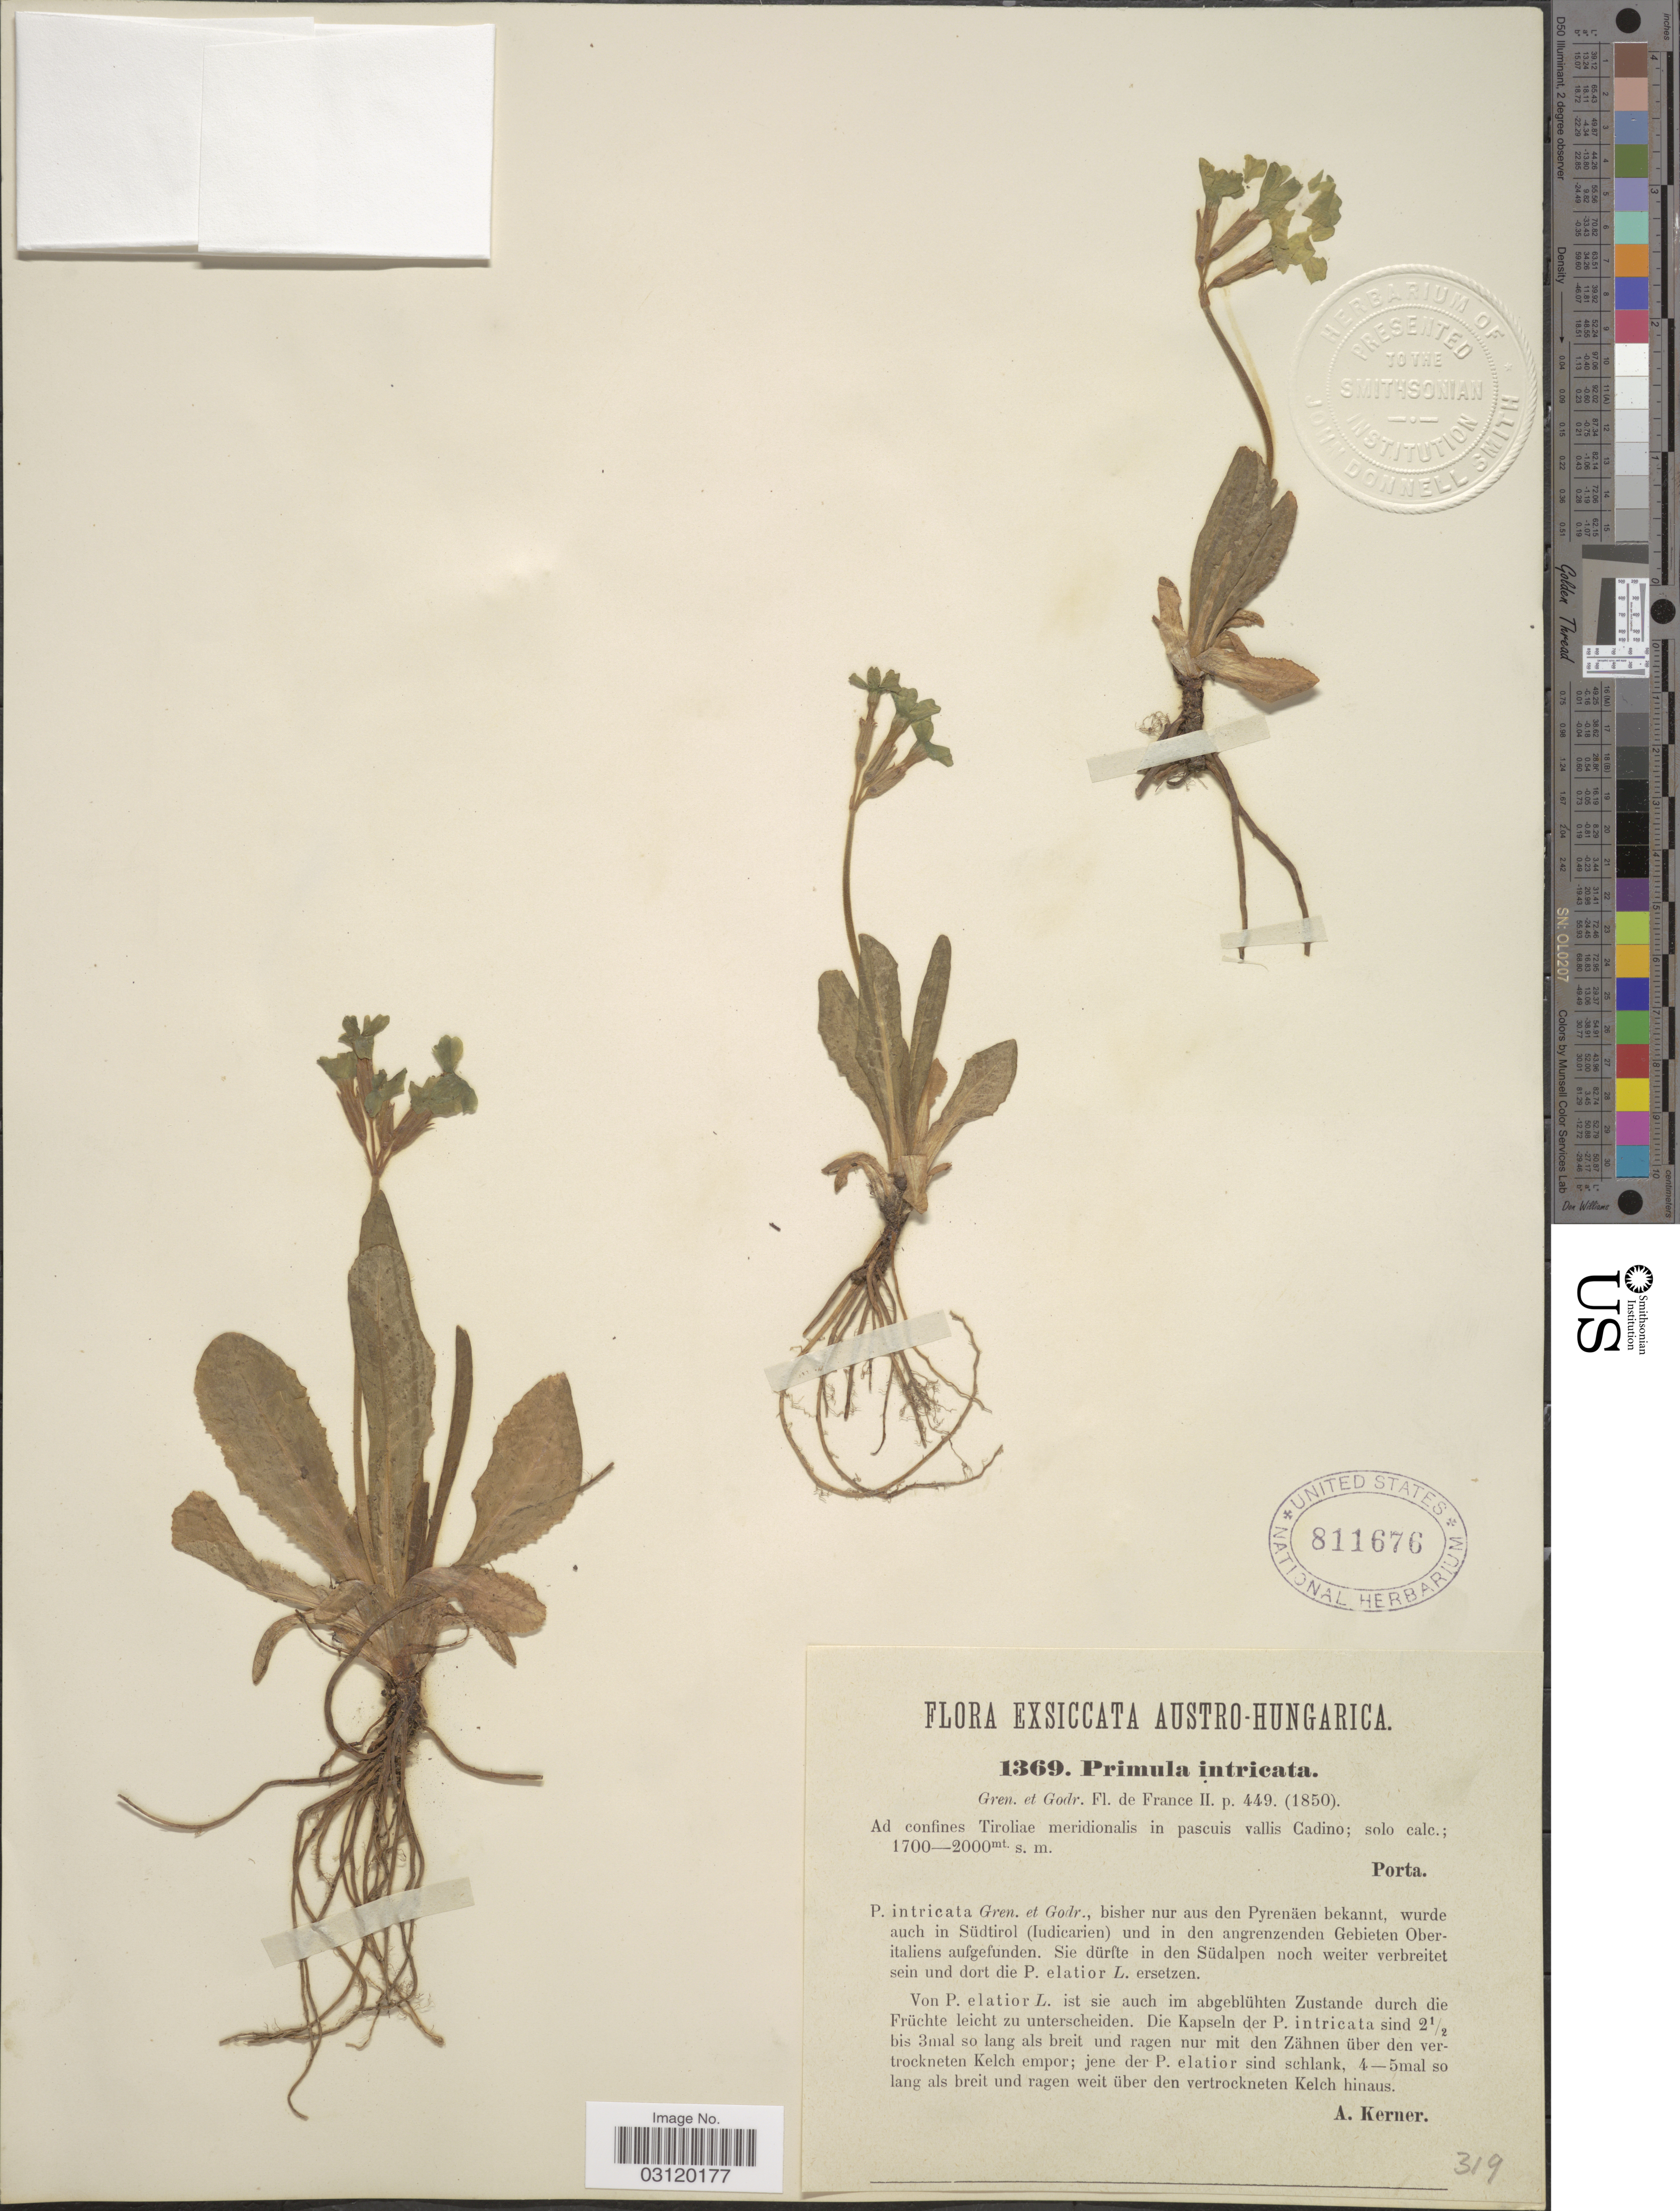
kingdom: Plantae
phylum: Tracheophyta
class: Magnoliopsida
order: Ericales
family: Primulaceae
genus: Primula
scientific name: Primula intricata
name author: Gren. & Godr.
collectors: -- Porta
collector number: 1369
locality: Austro-Hungarica, Ad confines Tiroliae meridionalis in pascuis vallis Gadino.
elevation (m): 1700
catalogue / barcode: US 811676